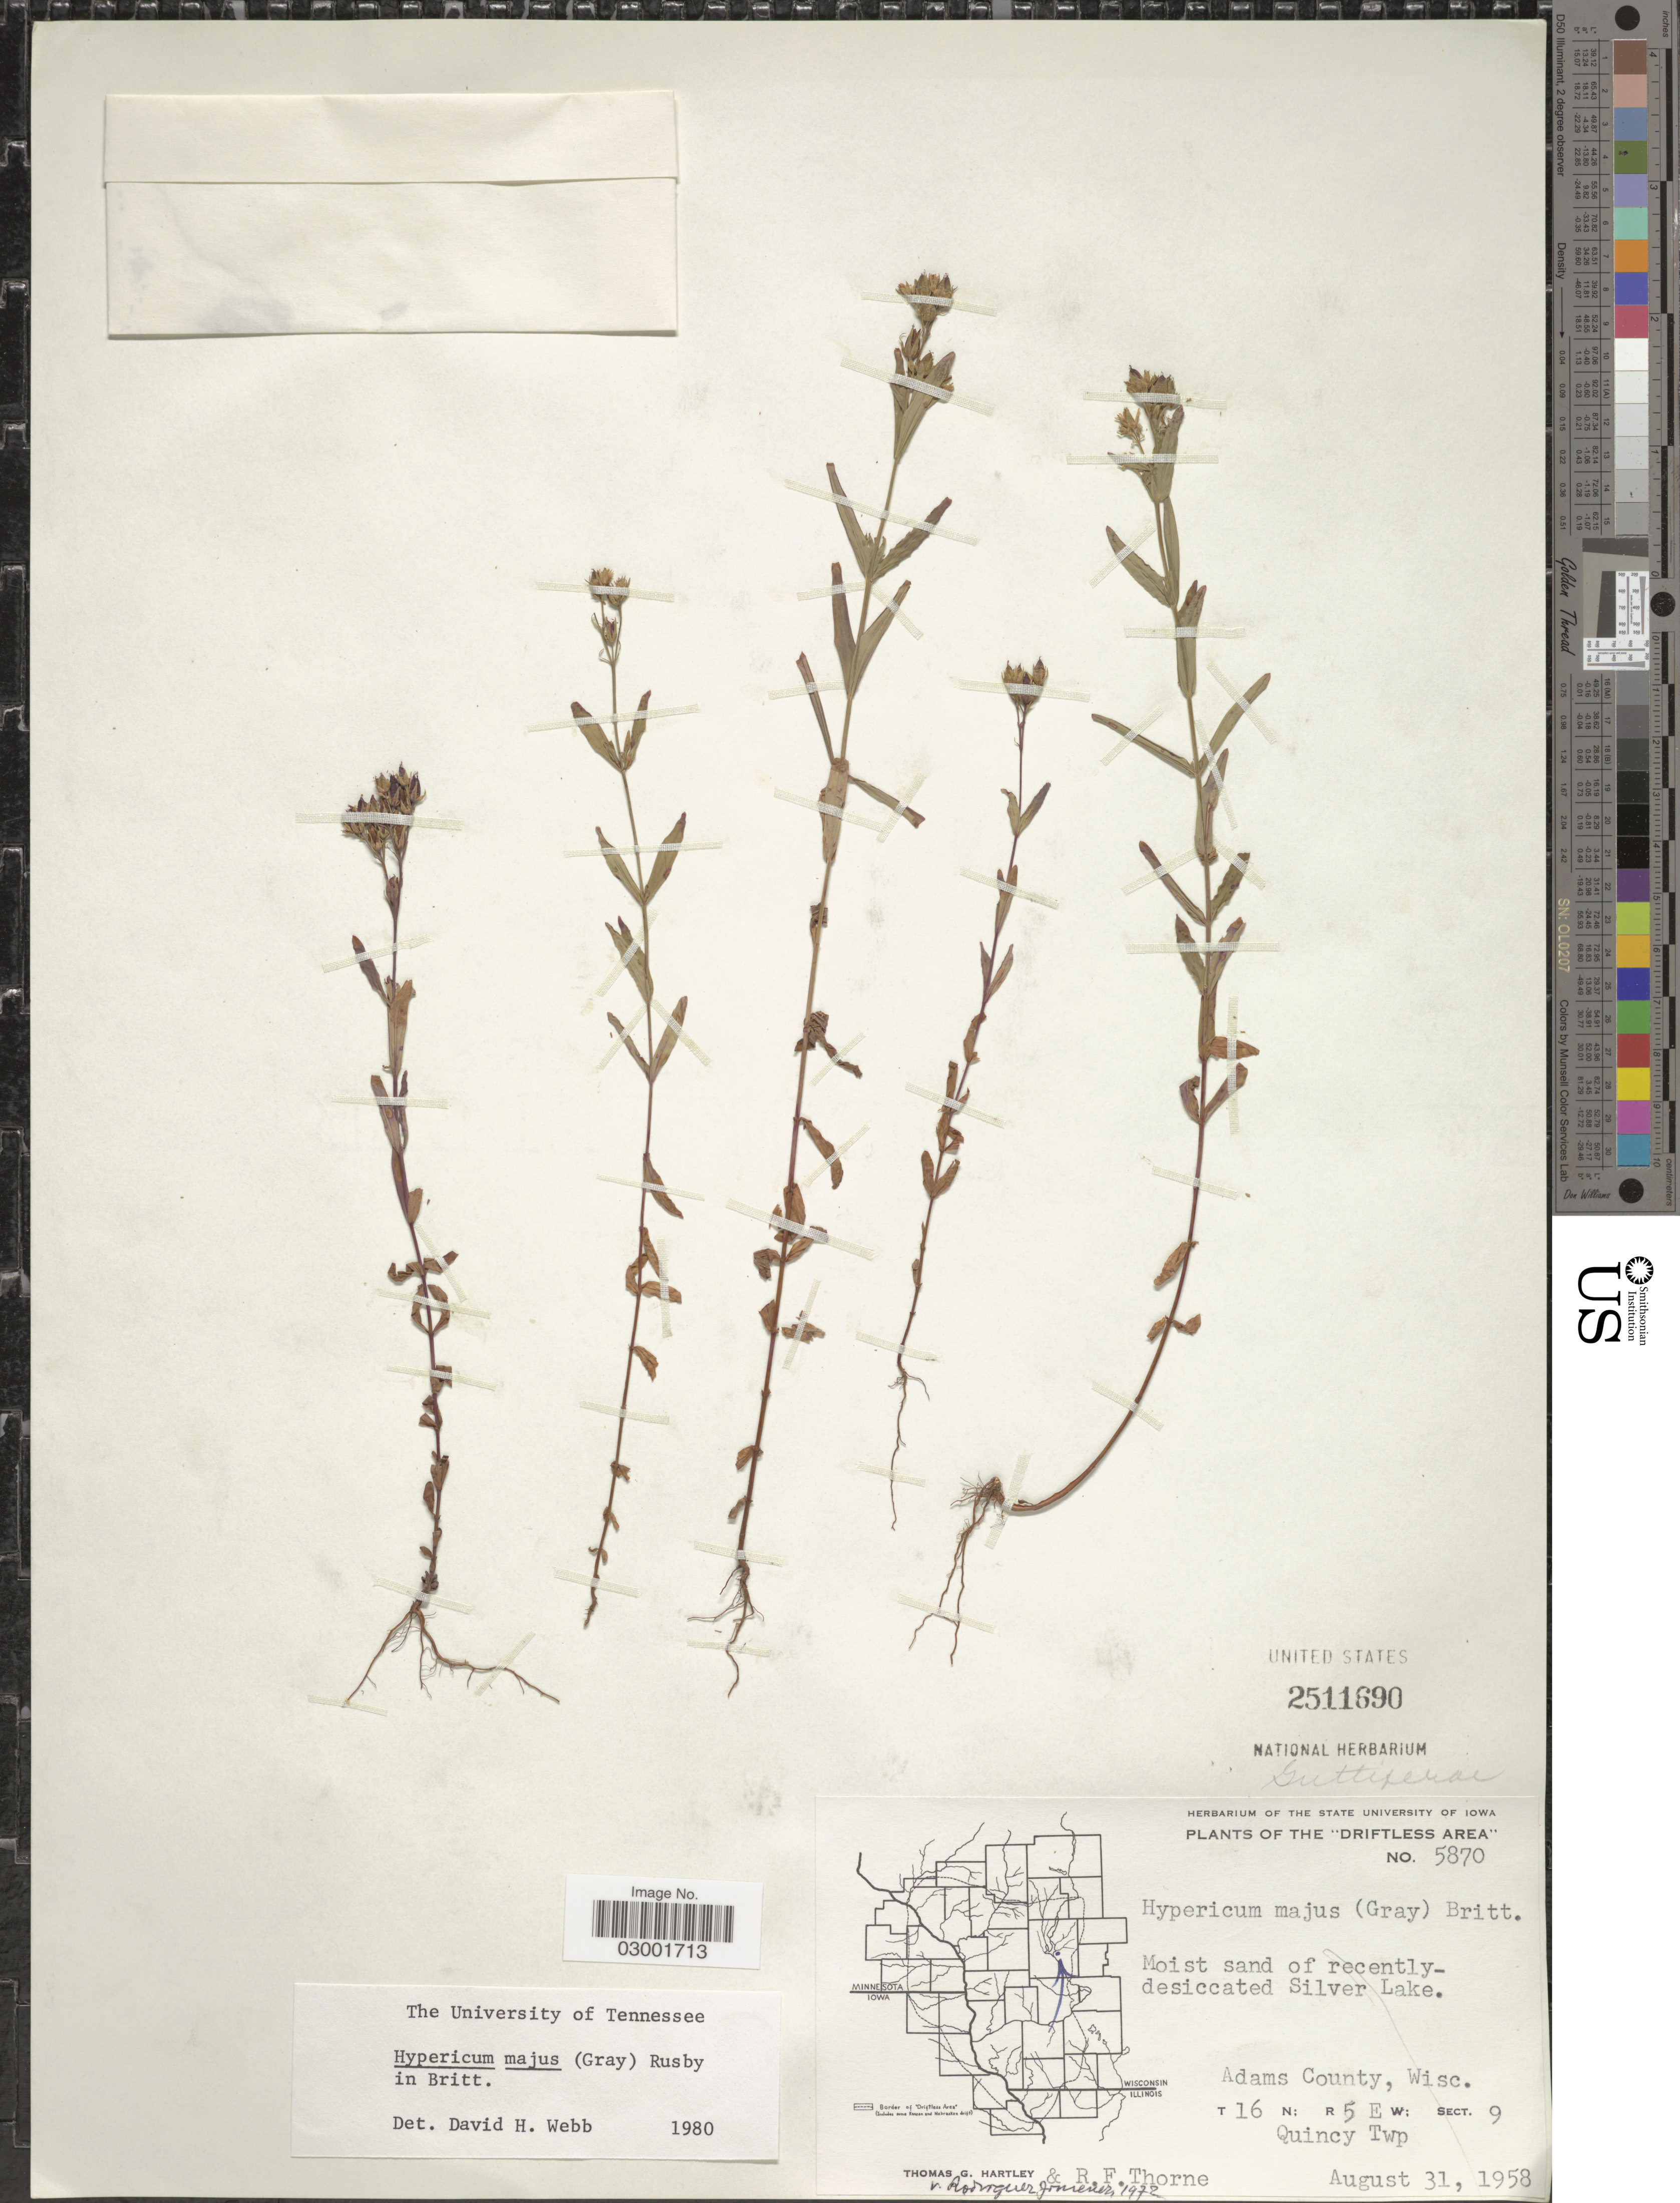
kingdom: Plantae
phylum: Tracheophyta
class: Magnoliopsida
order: Malpighiales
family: Hypericaceae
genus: Hypericum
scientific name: Hypericum majus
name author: (A. Gray) Britton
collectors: T. G. Hartley & R. Thorne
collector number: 5870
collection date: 1958-08-31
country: United States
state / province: Wisconsin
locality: Driftless Area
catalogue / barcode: US 2511690